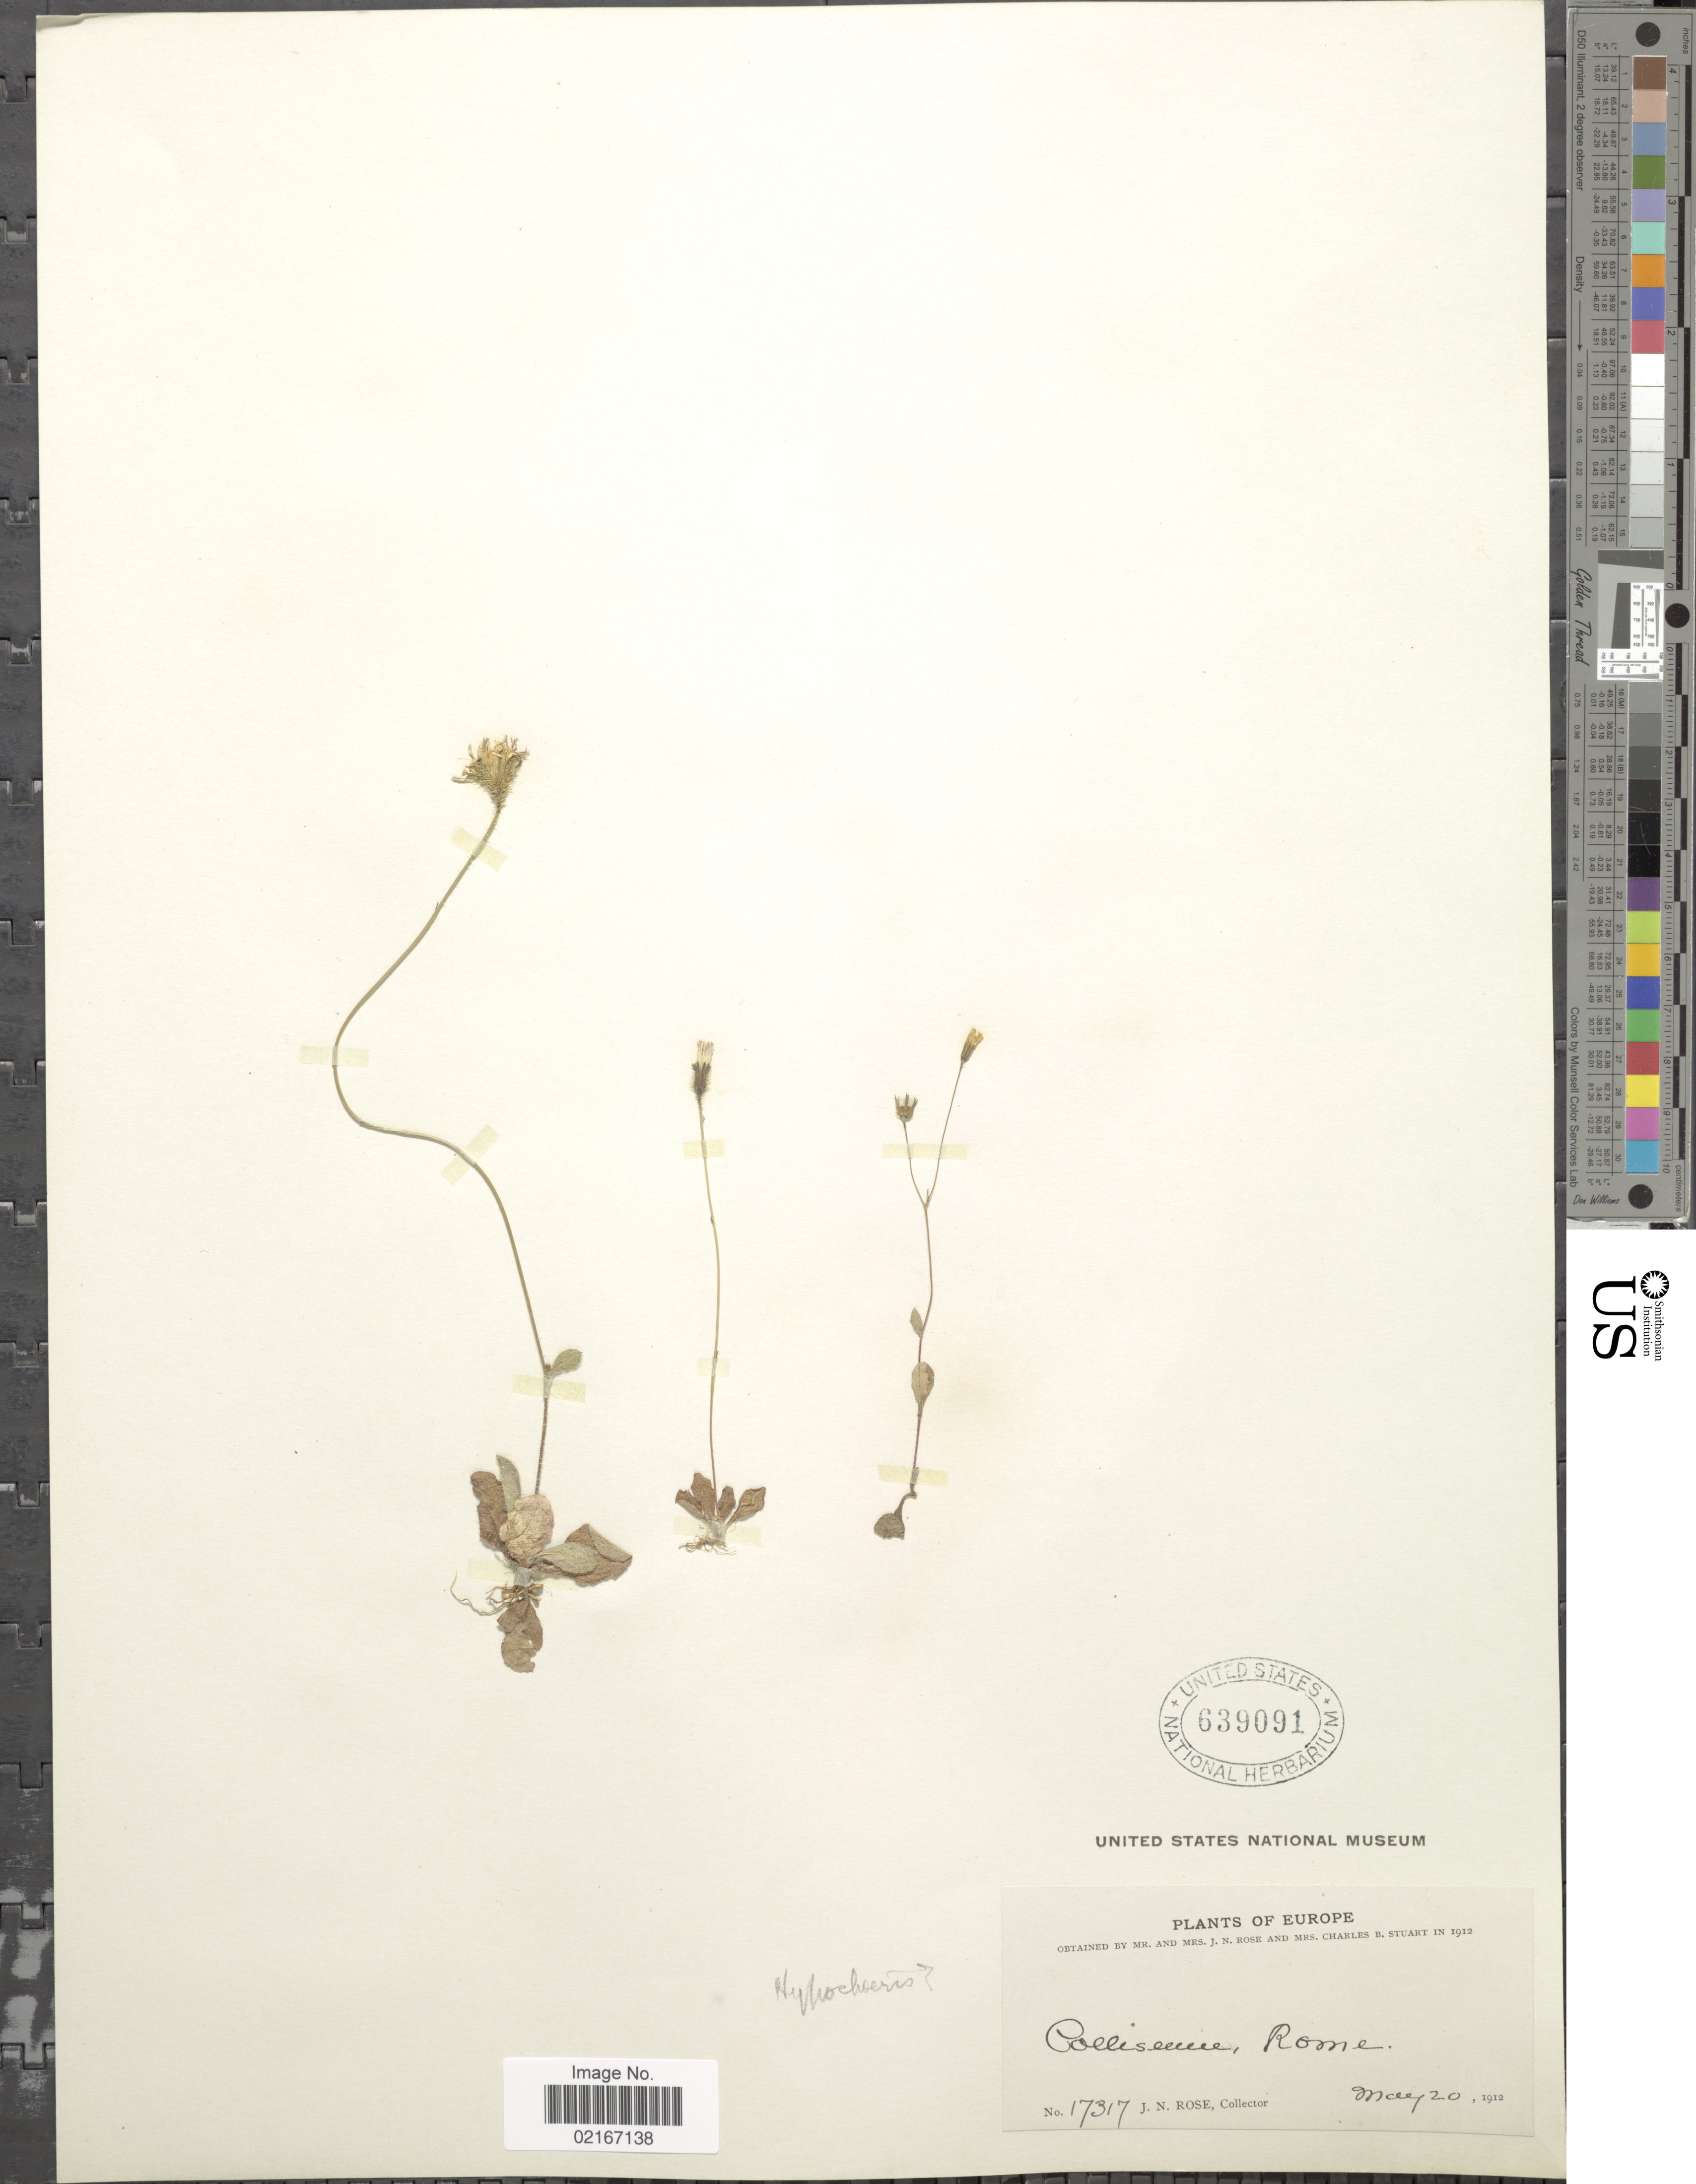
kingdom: Plantae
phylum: Tracheophyta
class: Magnoliopsida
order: Asterales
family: Asteraceae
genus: Hypochaeris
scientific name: Hypochaeris sp.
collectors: J. N. Rose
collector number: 17317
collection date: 1912-05-20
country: Italy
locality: Colliseum , Rome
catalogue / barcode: US 639091